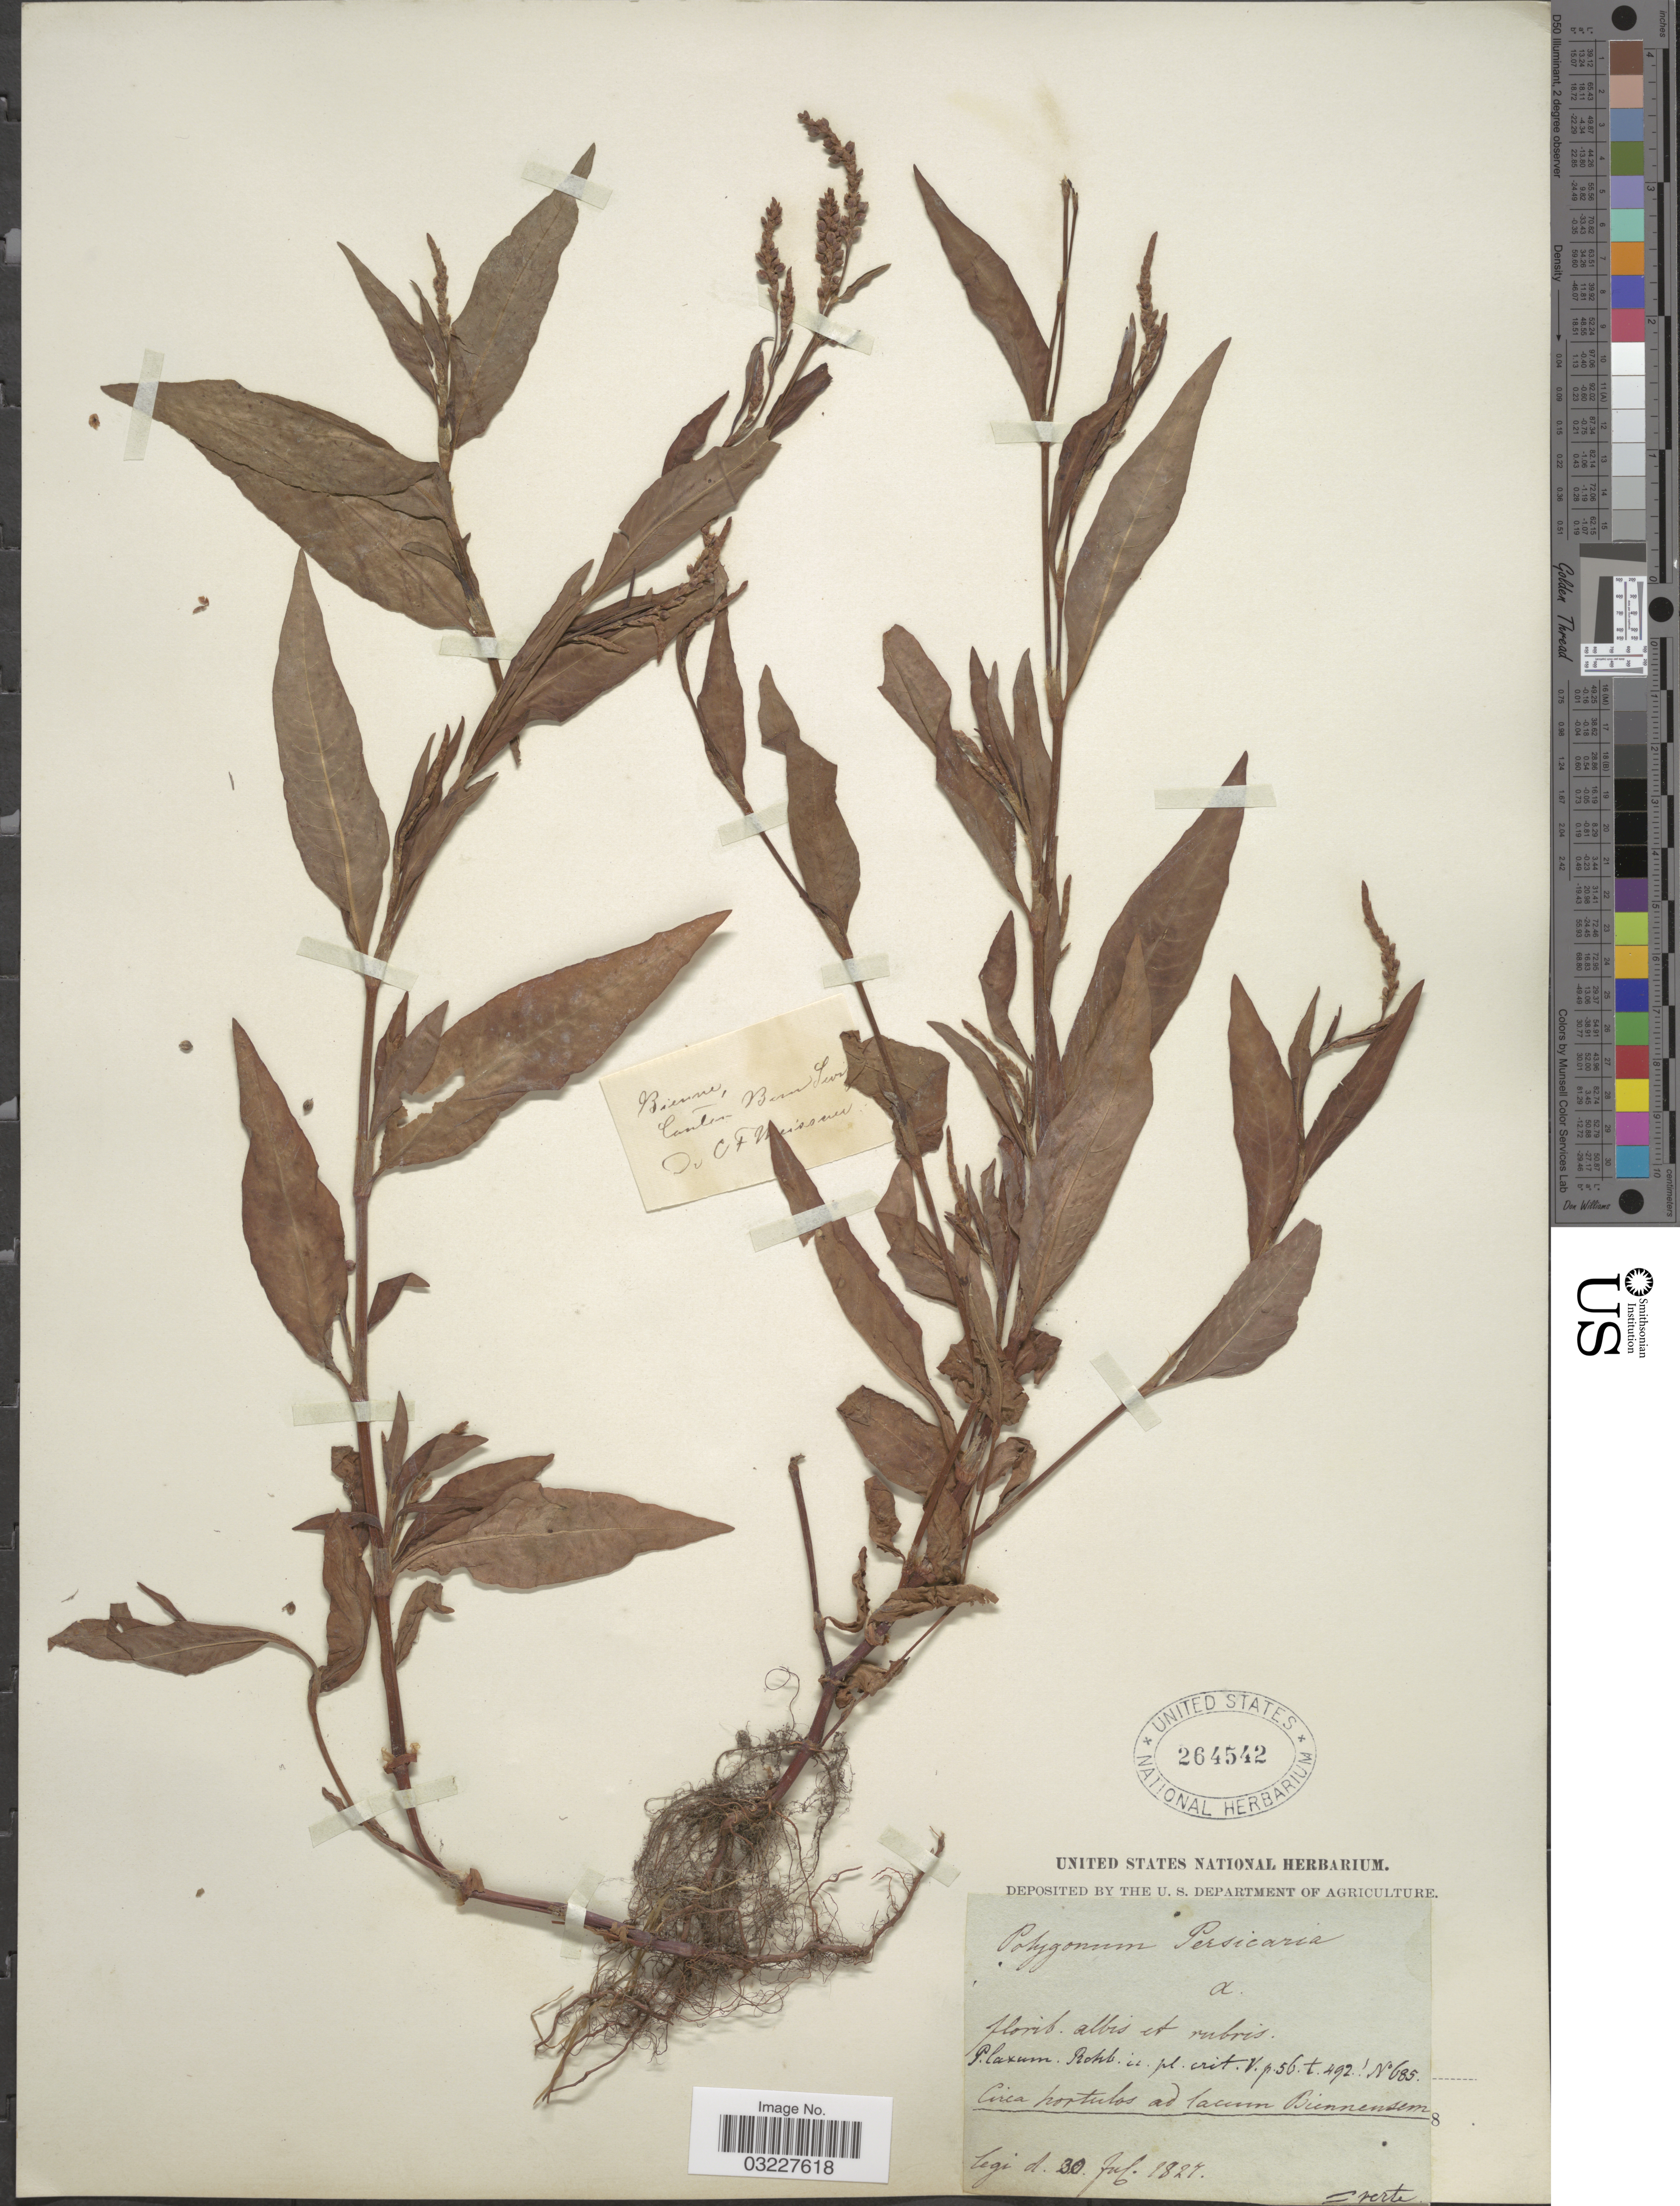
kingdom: Plantae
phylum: Tracheophyta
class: Magnoliopsida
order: Caryophyllales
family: Polygonaceae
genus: Polygonum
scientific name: Polygonum persicaria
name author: L.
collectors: Verte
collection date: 1827-07-30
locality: Circa hortulos ad lacum Bunnensem [interpreted].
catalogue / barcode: US 264542